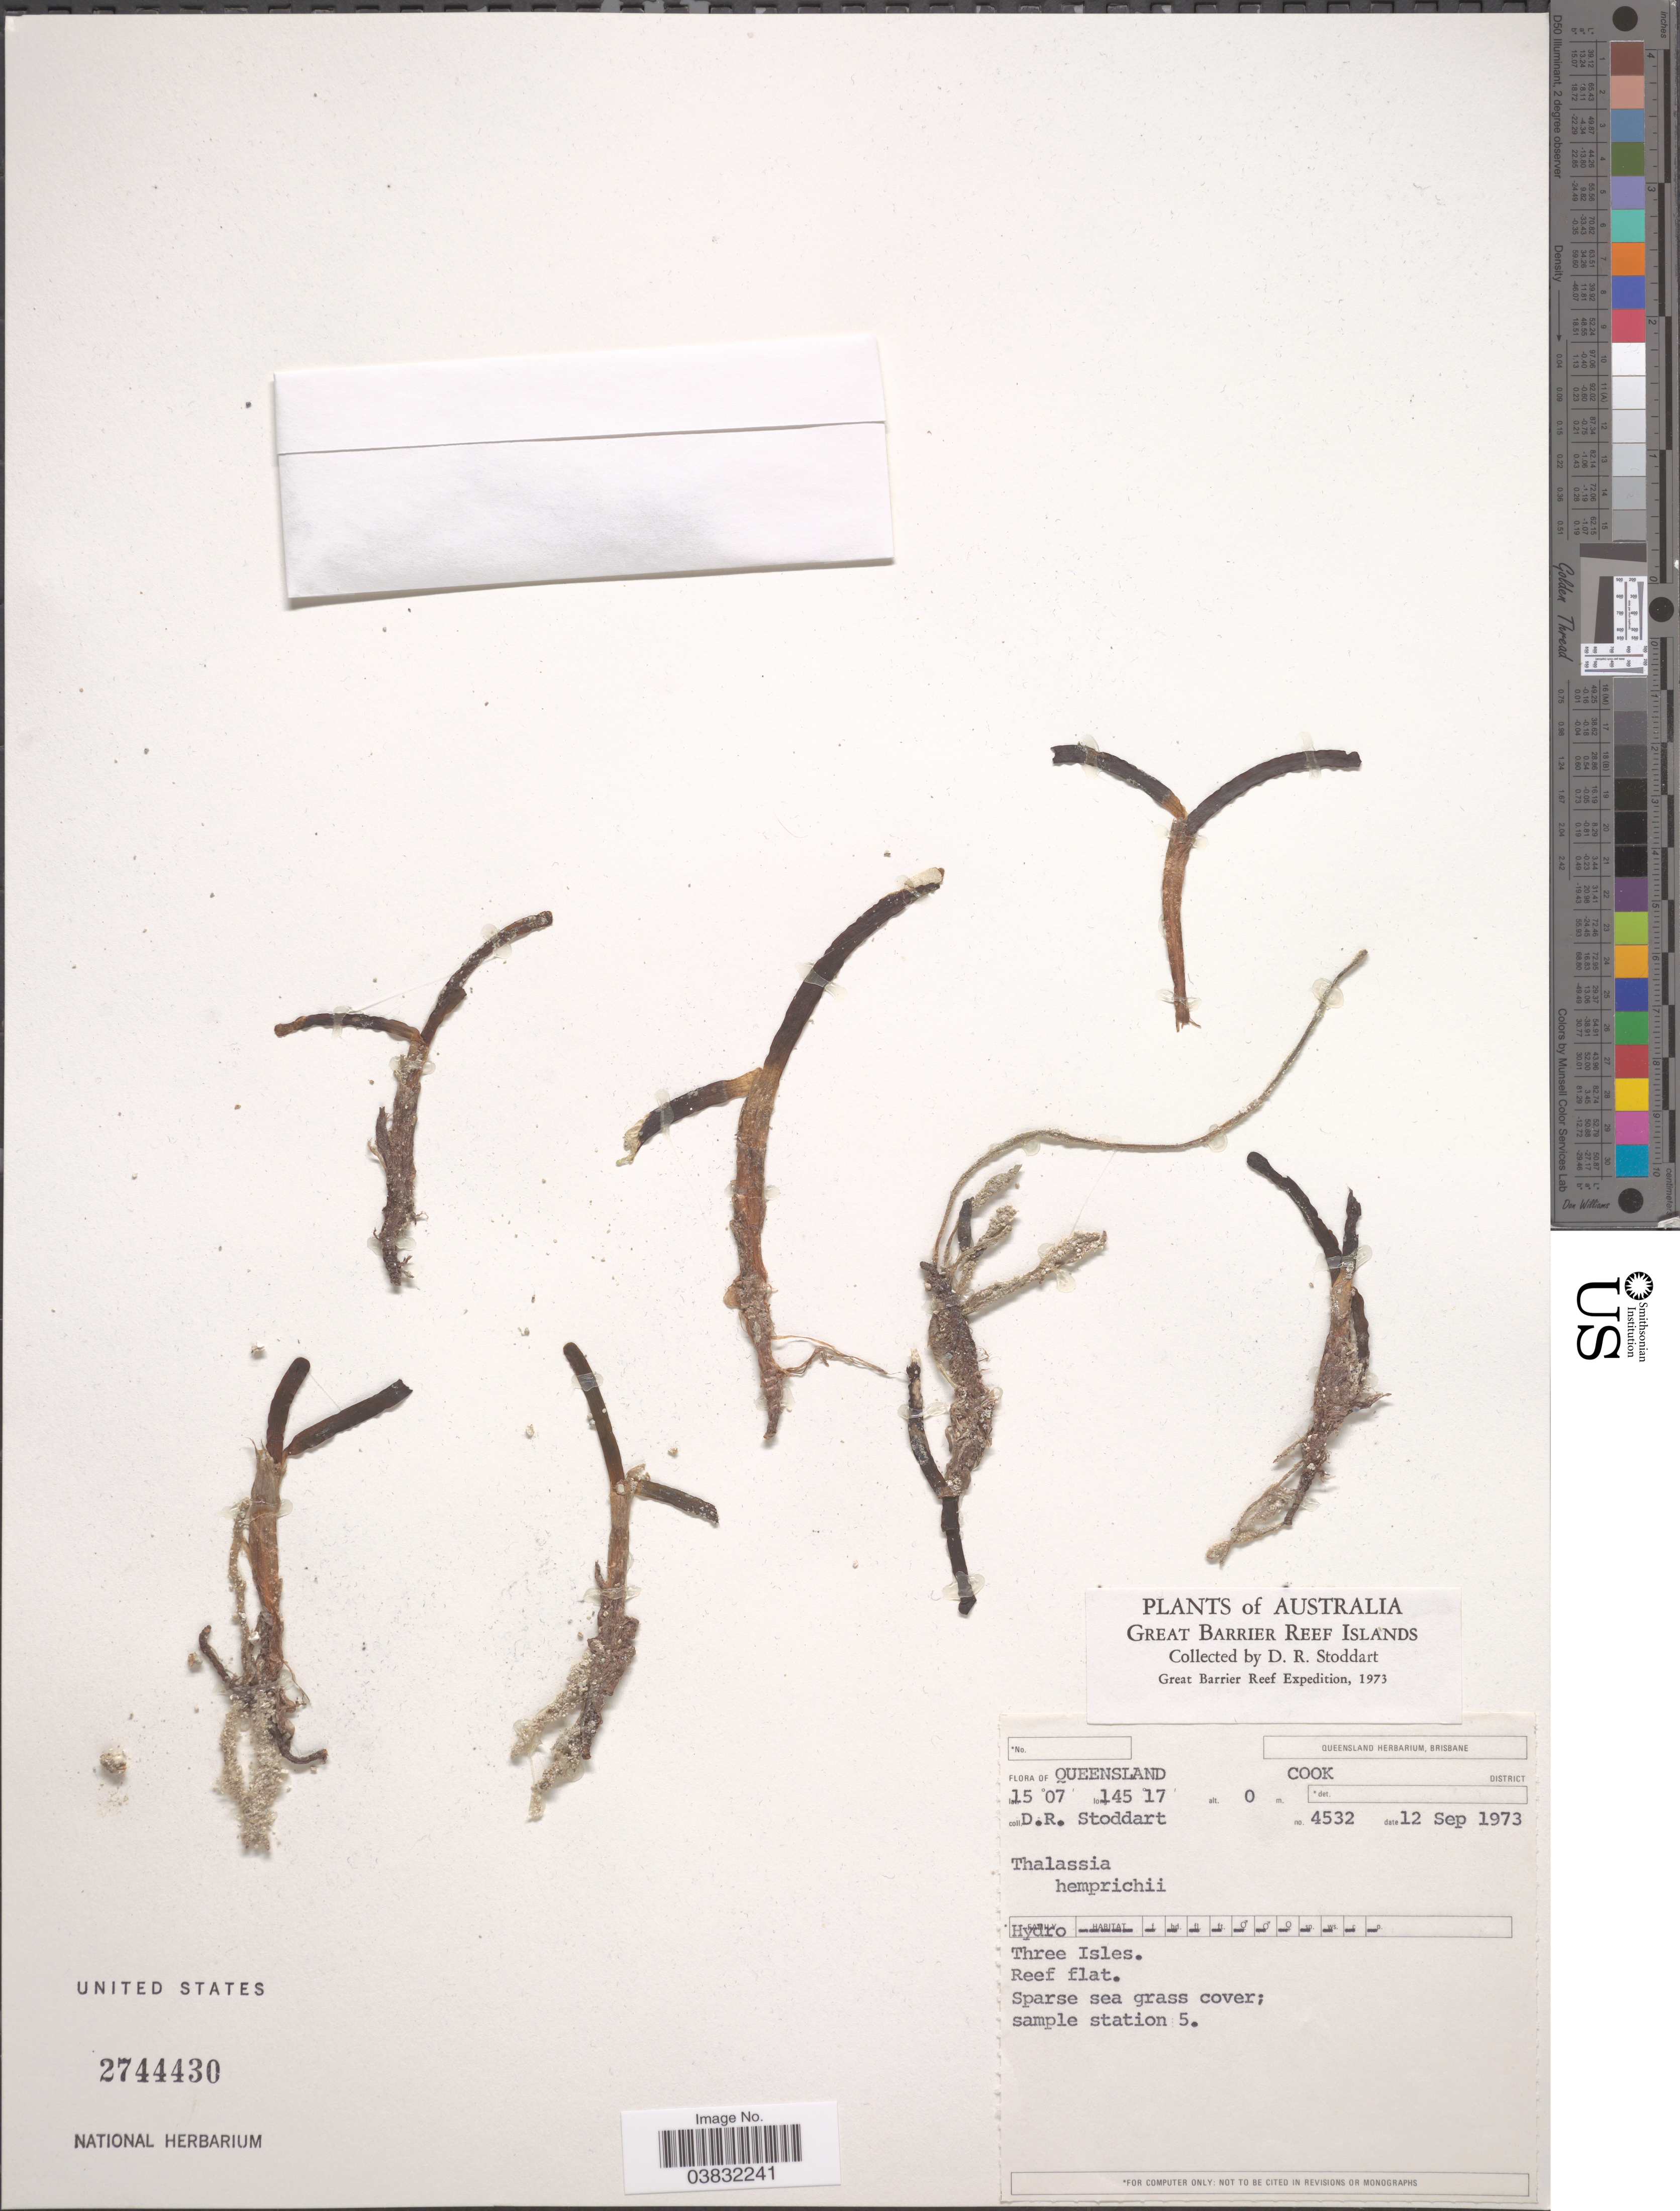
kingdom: Plantae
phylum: Tracheophyta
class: Liliopsida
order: Alismatales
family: Hydrocharitaceae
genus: Thalassia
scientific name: Thalassia hemprichii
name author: Asch.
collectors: D. R. Stoddart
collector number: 4532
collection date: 1973-09-12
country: Australia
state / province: Queensland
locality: Great Barrier Reef Islands. Cook District. Three Isles.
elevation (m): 0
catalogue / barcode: US 2744430